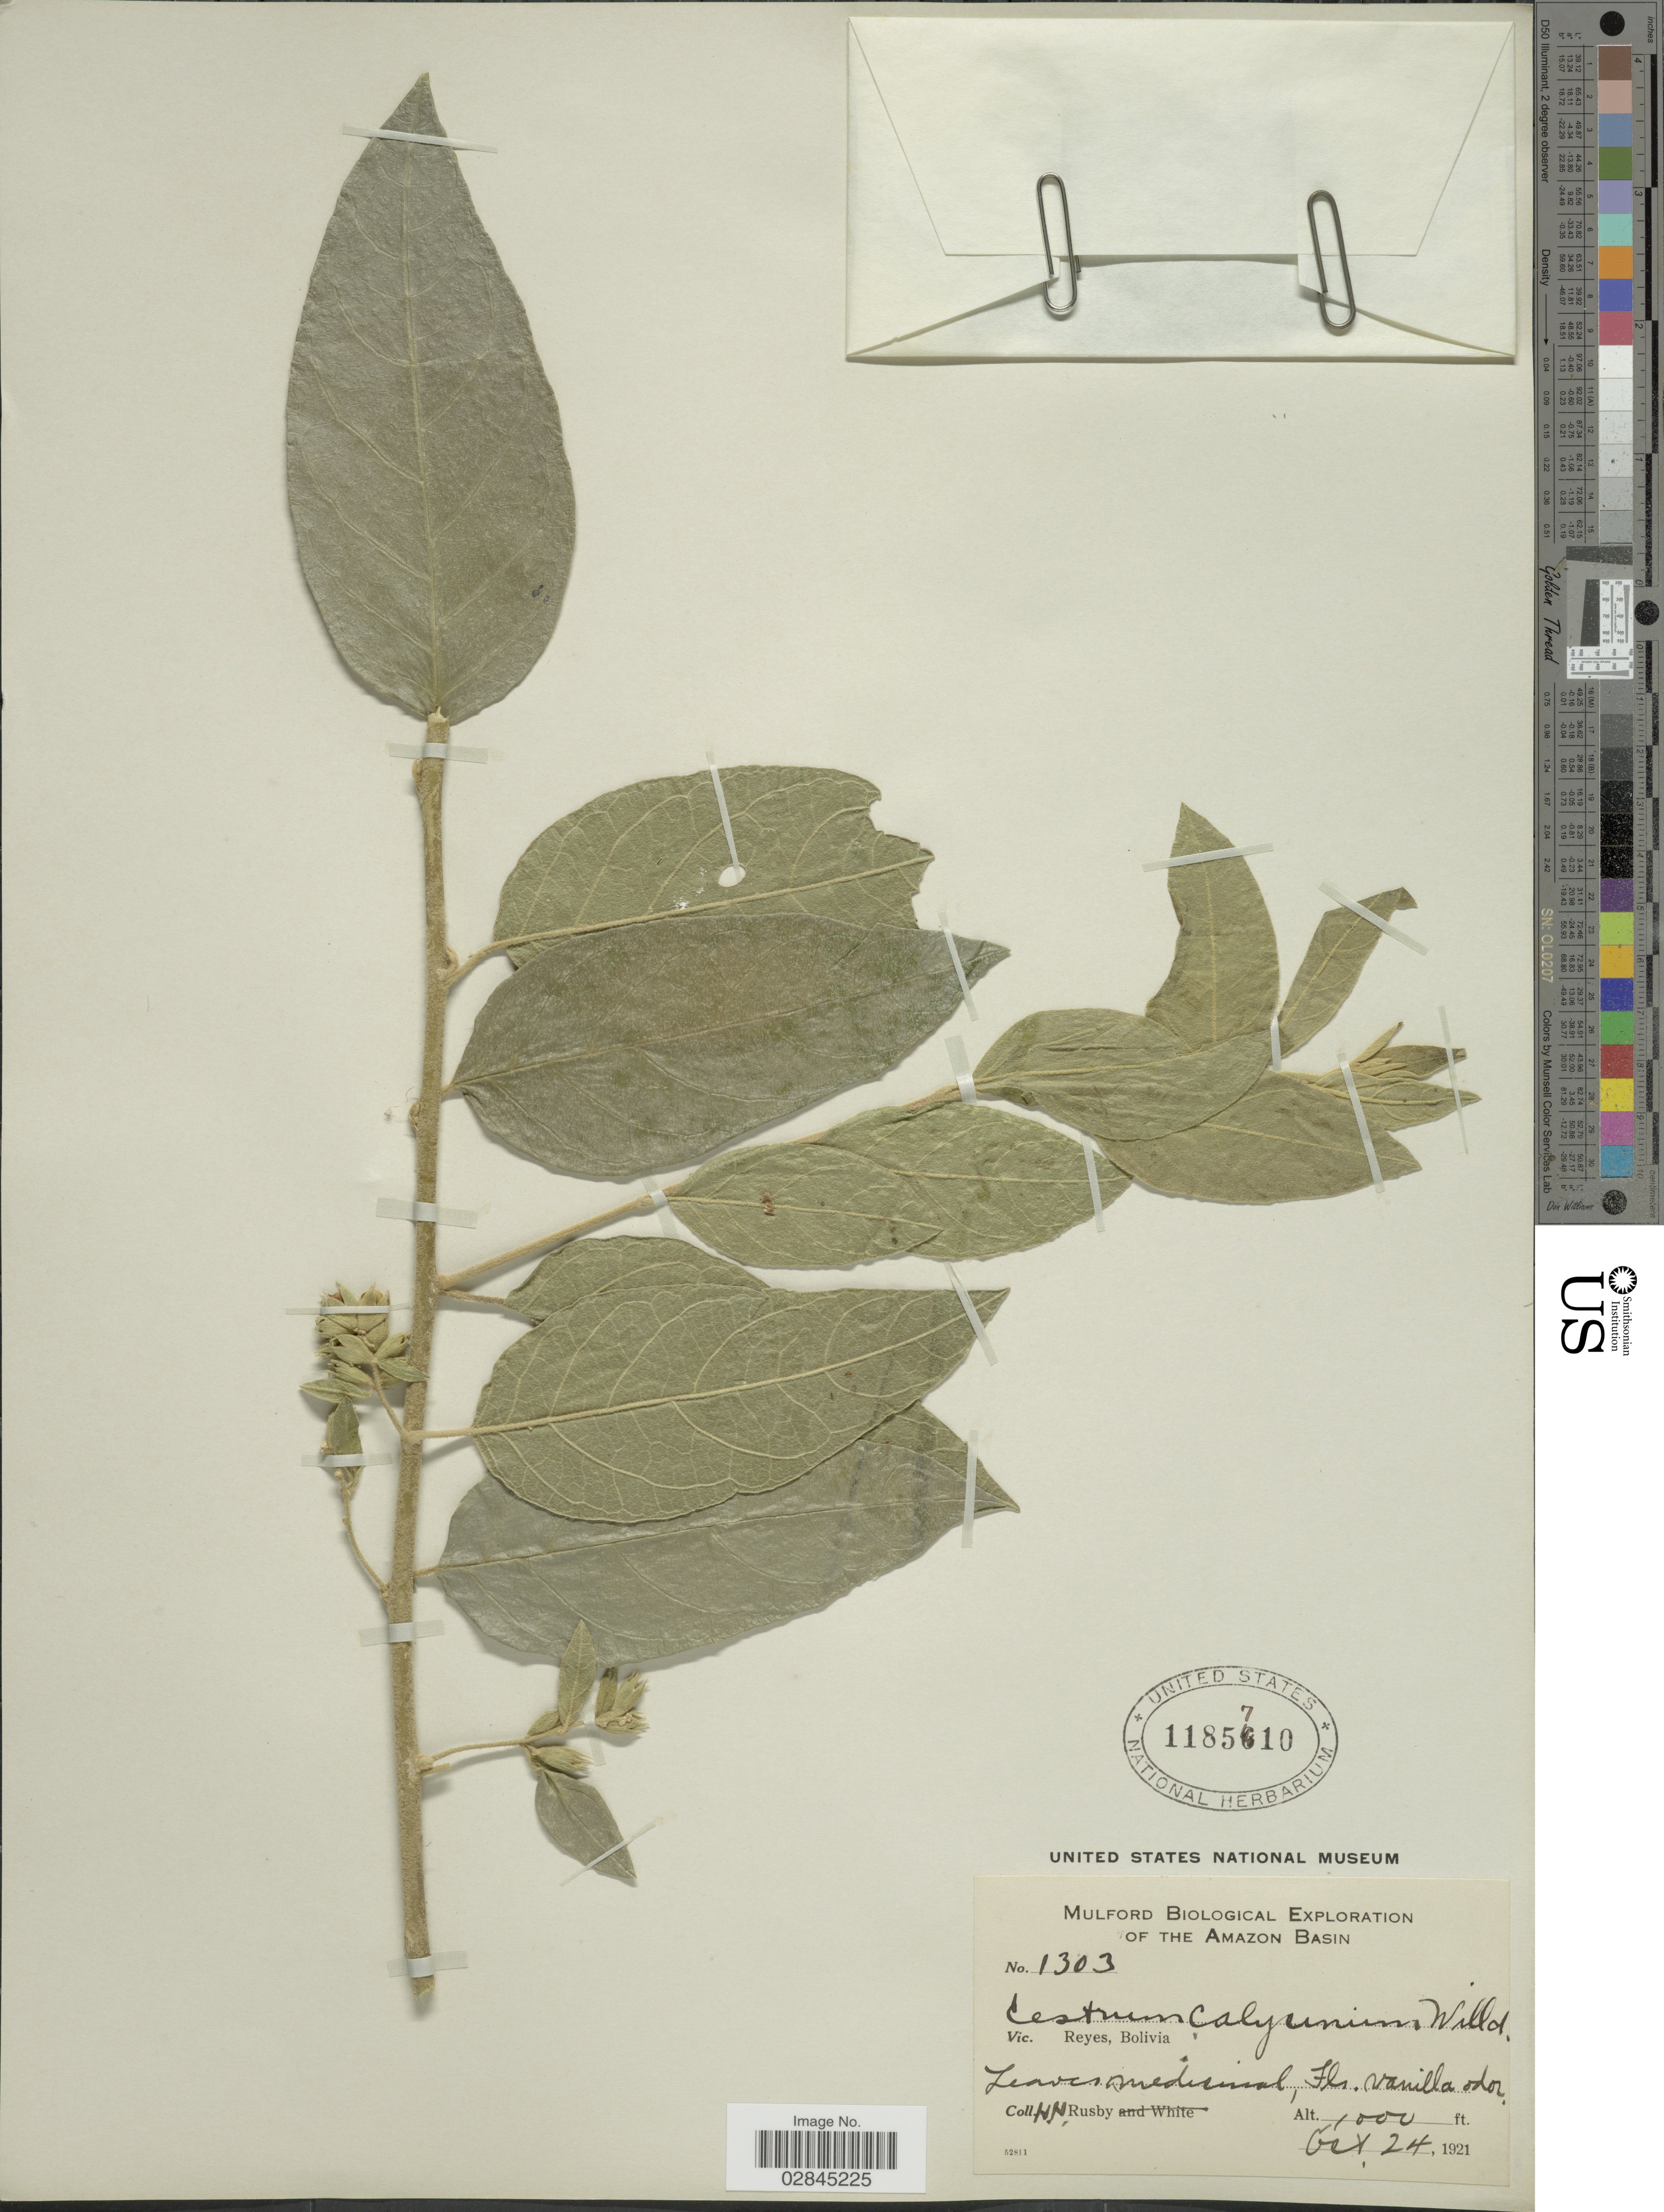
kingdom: Plantae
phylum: Tracheophyta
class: Magnoliopsida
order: Solanales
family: Solanaceae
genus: Cestrum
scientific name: Cestrum strigillatum var. calycinum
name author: Ruiz & Pav.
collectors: H. H. Rusby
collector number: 1303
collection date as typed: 10-24-1921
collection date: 1921-10-24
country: Bolivia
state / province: Beni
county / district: José Ballivián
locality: Reyes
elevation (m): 305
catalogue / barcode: US 1185710